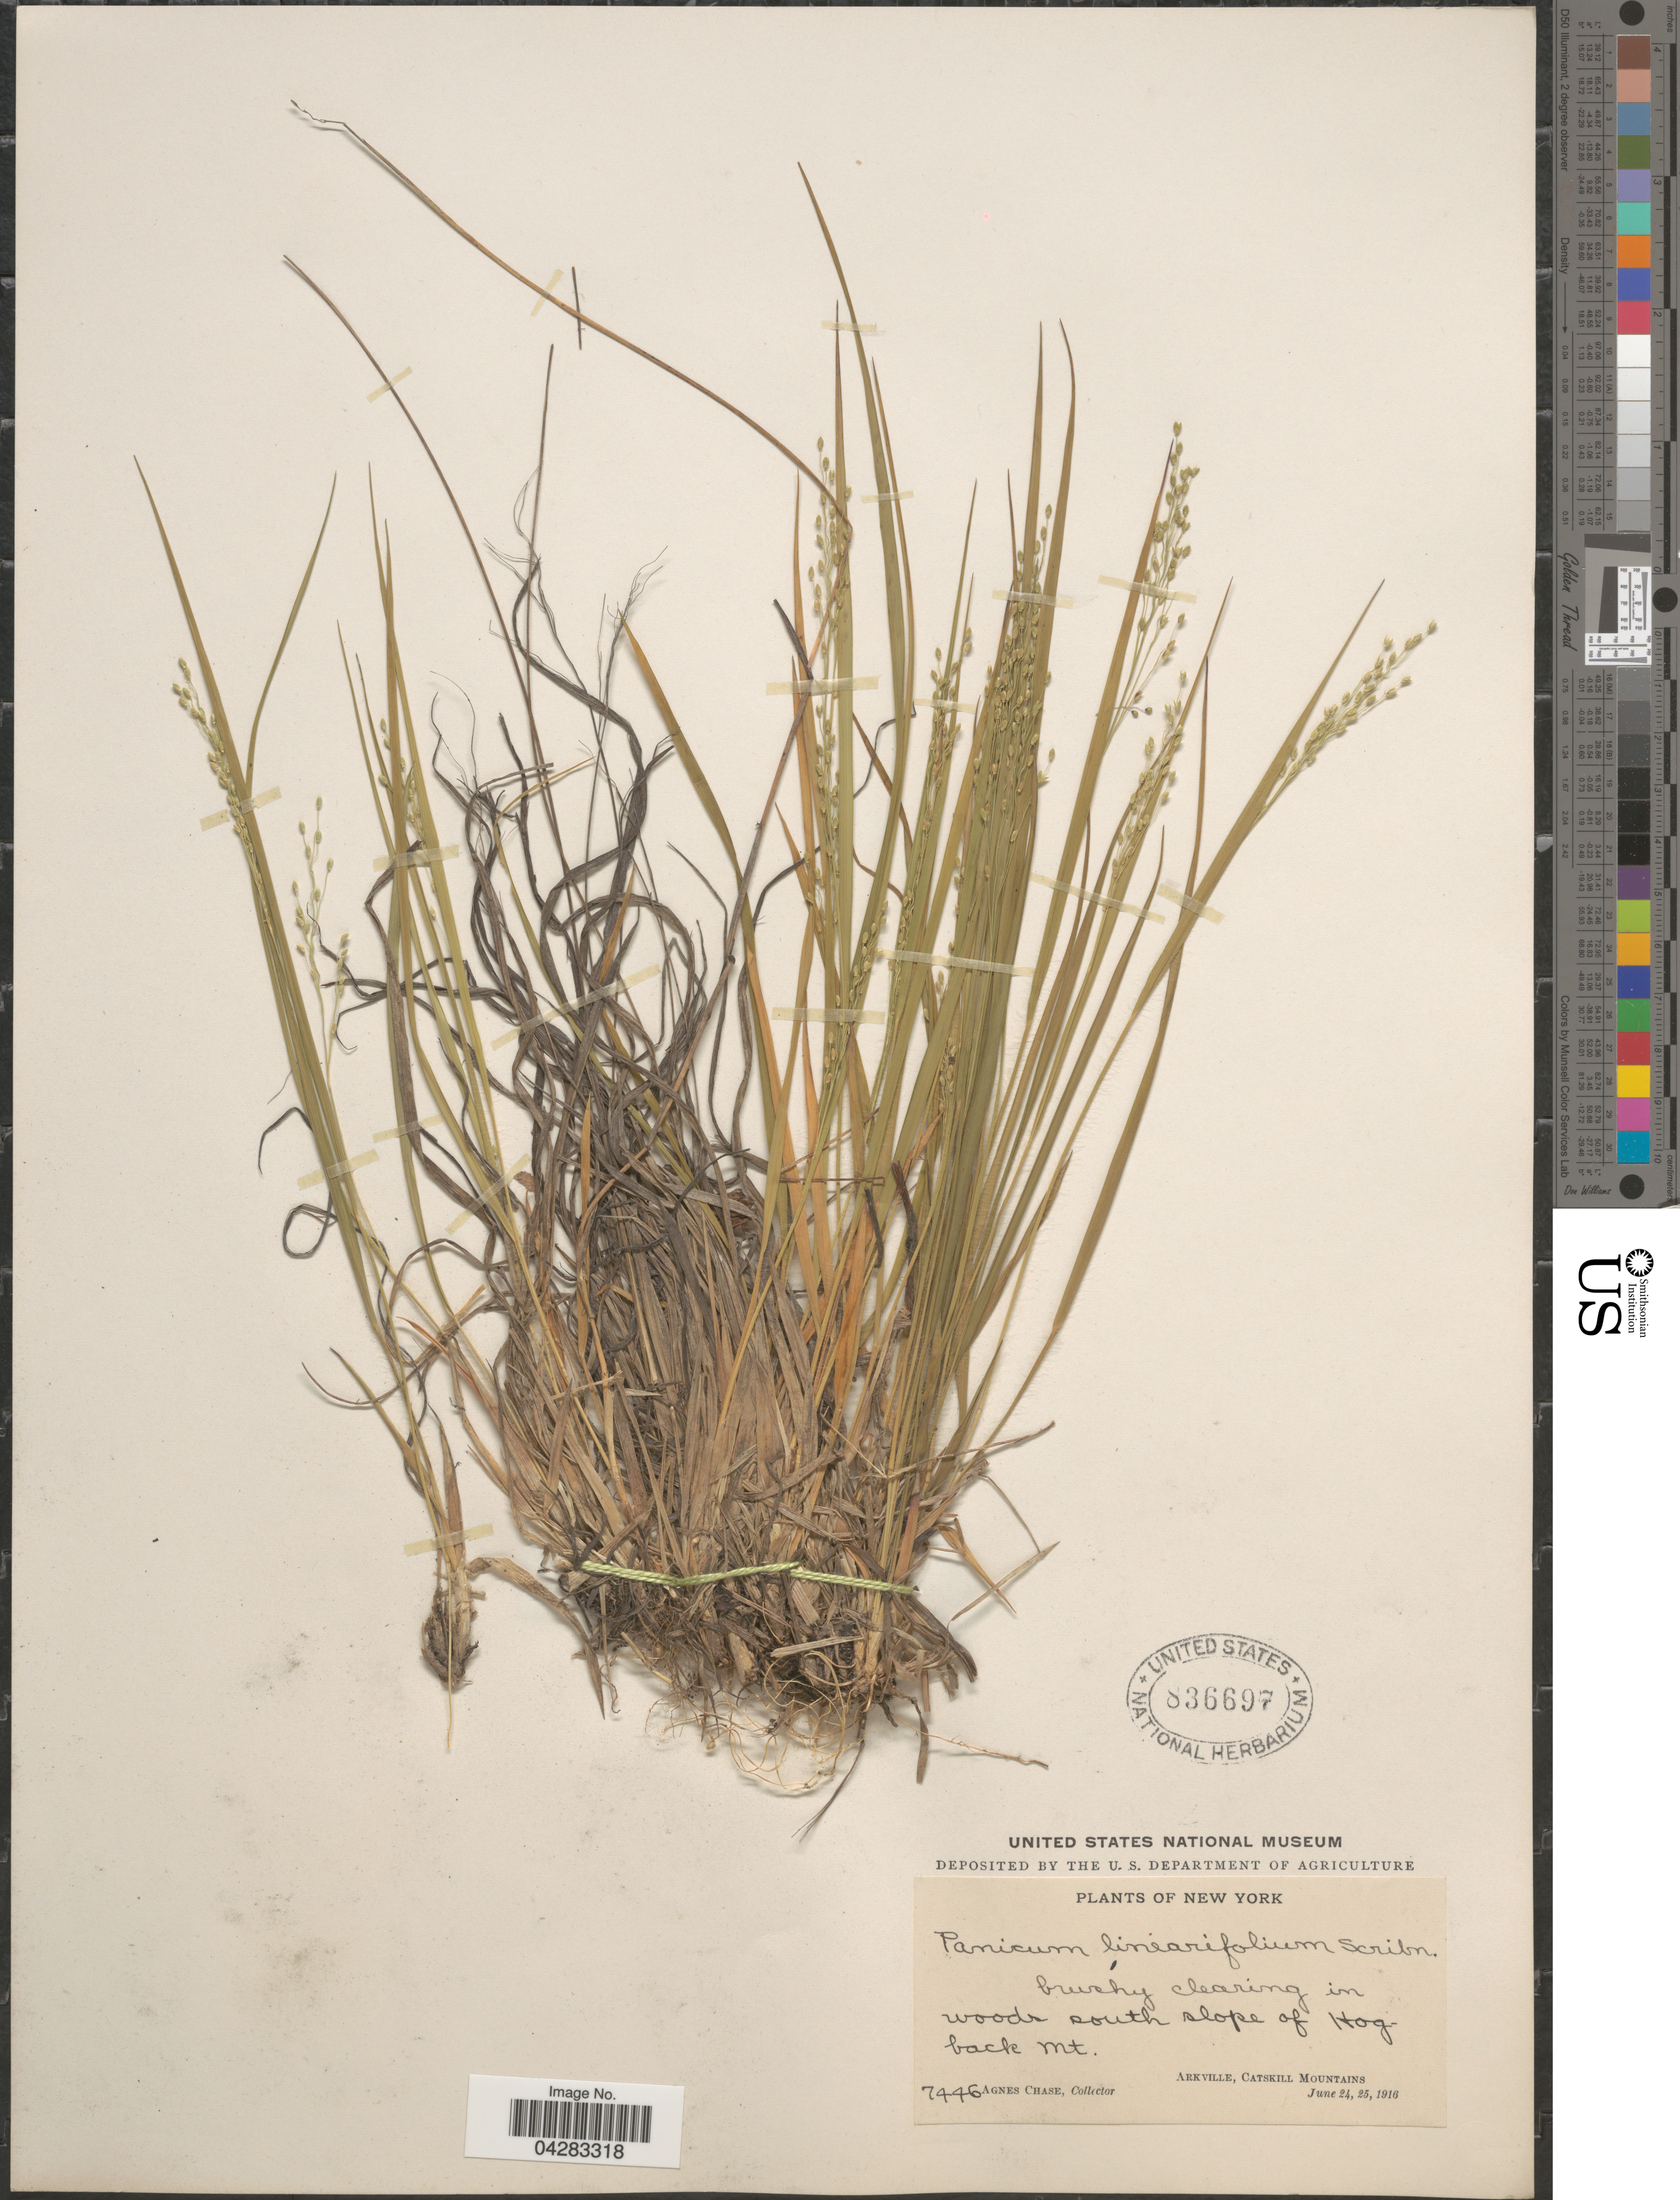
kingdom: Plantae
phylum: Tracheophyta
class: Liliopsida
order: Poales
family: Poaceae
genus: Dichanthelium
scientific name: Dichanthelium linearifolium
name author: (Scribn.) Gould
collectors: A. Chase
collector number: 7446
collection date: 1916-06-24/1916-06-25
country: United States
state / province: New York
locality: Brushy clearing in woods south slope of Hogback Mt. Arkville, Catskill Mountains.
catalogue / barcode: US 836697